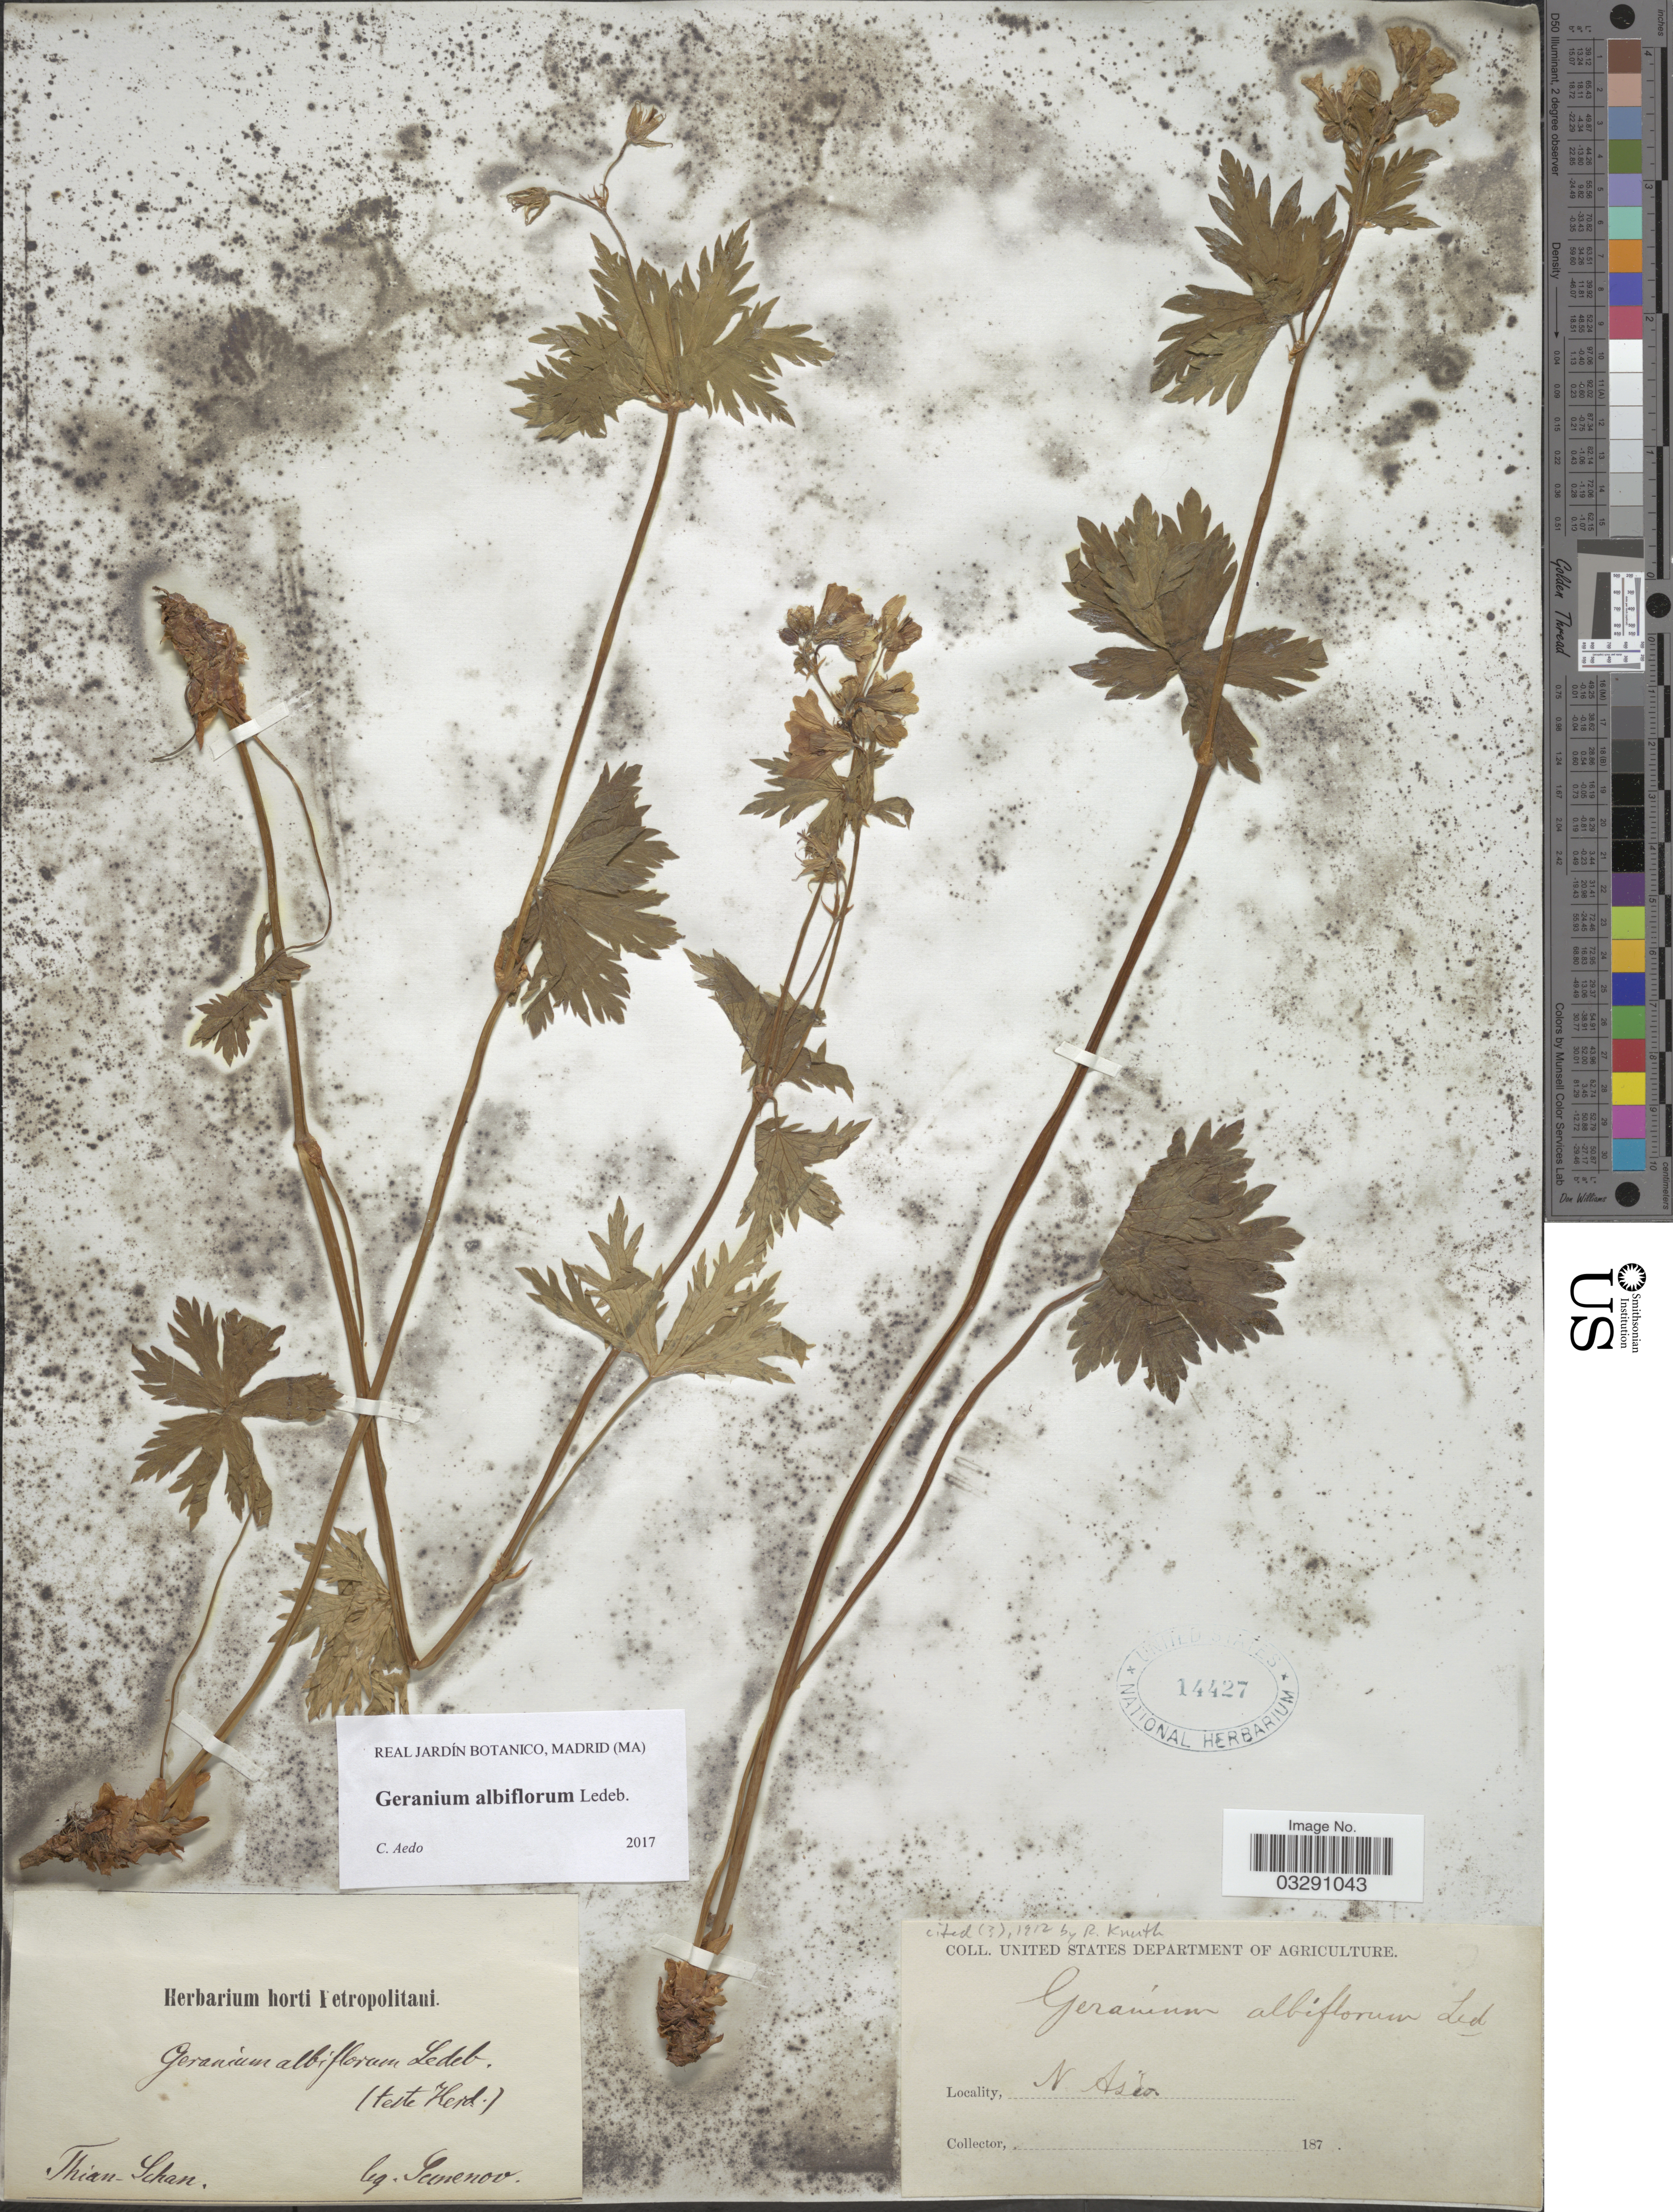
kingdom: Plantae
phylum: Tracheophyta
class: Magnoliopsida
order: Geraniales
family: Geraniaceae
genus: Geranium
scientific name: Geranium albiflorum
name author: Ledeb.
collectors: -- Semenov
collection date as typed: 187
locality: N. Asia. Thian-Schan.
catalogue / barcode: US 14427